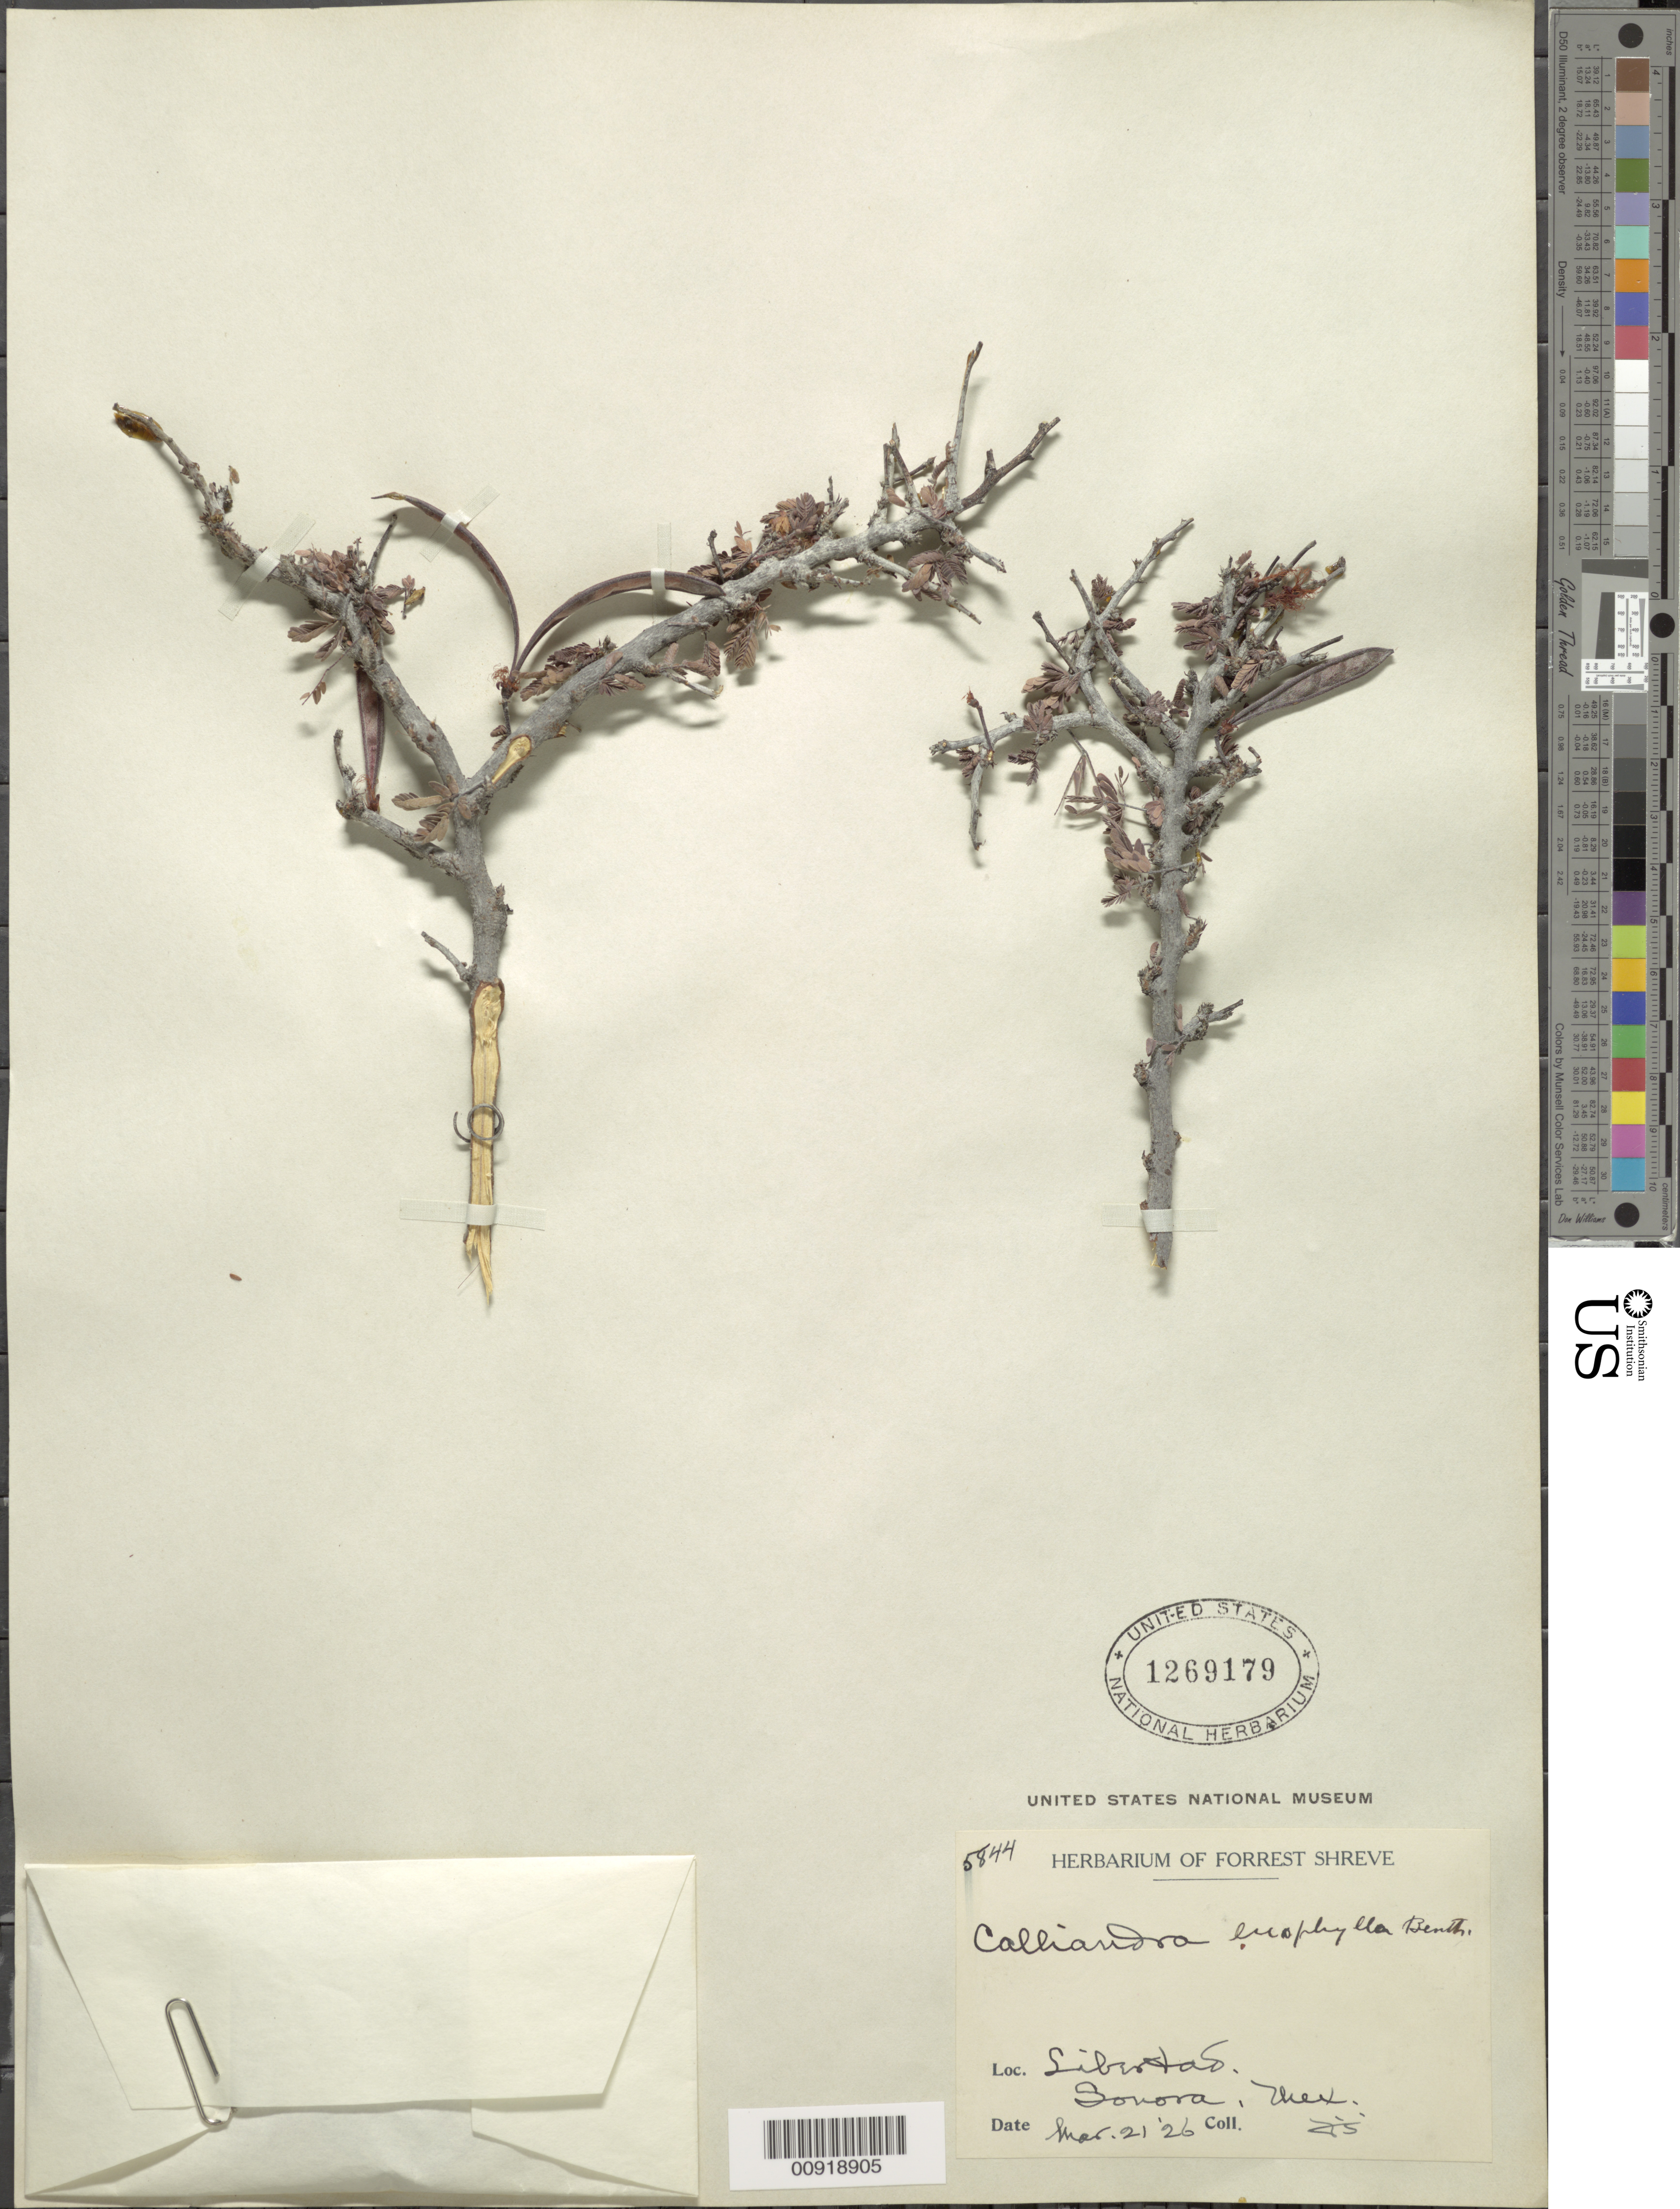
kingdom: Plantae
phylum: Tracheophyta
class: Magnoliopsida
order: Fabales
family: Fabaceae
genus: Calliandra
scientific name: Calliandra eriophylla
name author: Benth.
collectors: F. Shreve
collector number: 5844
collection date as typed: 21 Mar 1926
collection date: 1926-03-21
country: Mexico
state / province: Sonora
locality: Libertad, Sonora.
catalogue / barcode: US 1269179